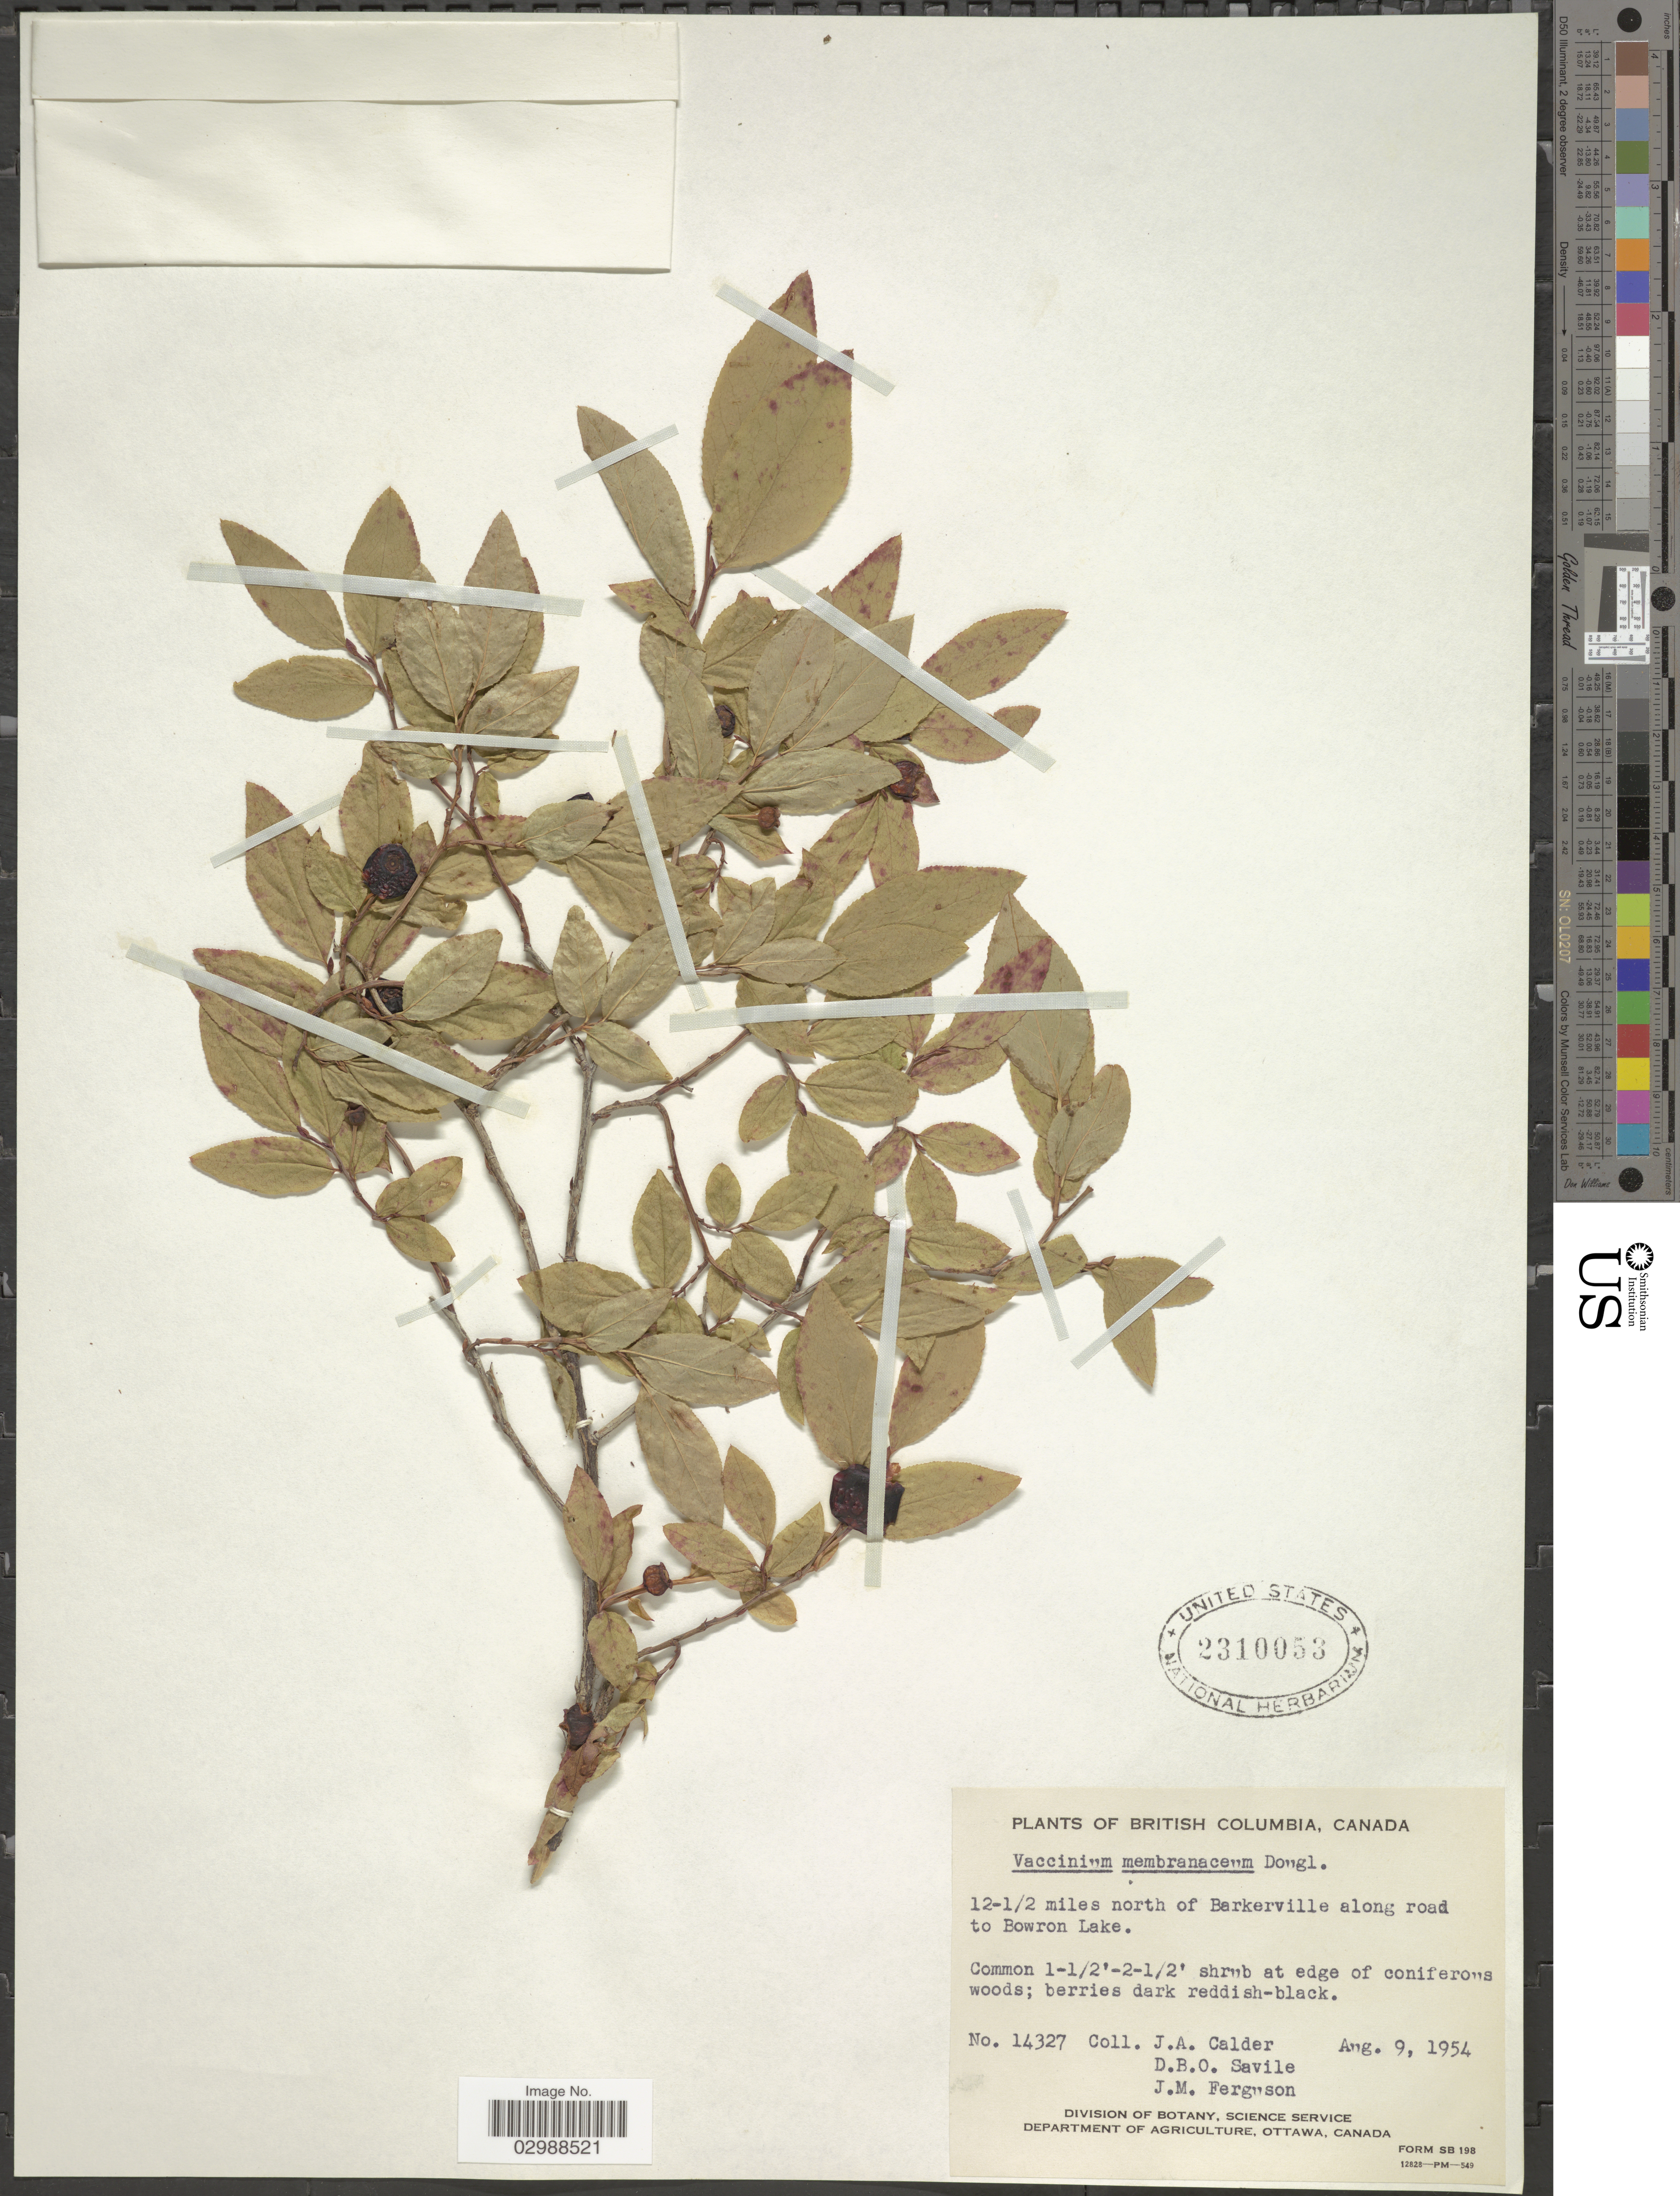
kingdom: Plantae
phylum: Tracheophyta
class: Magnoliopsida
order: Ericales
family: Ericaceae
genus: Vaccinium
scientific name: Vaccinium membranaceum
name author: Douglas ex Torr.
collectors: J. A. Calder, D. Savile & J. M. Ferguson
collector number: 14327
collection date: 1954-08-09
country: Canada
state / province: British Columbia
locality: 12-½ miles north of Barkerville along road to Bowron Lake.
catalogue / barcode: US 2310053